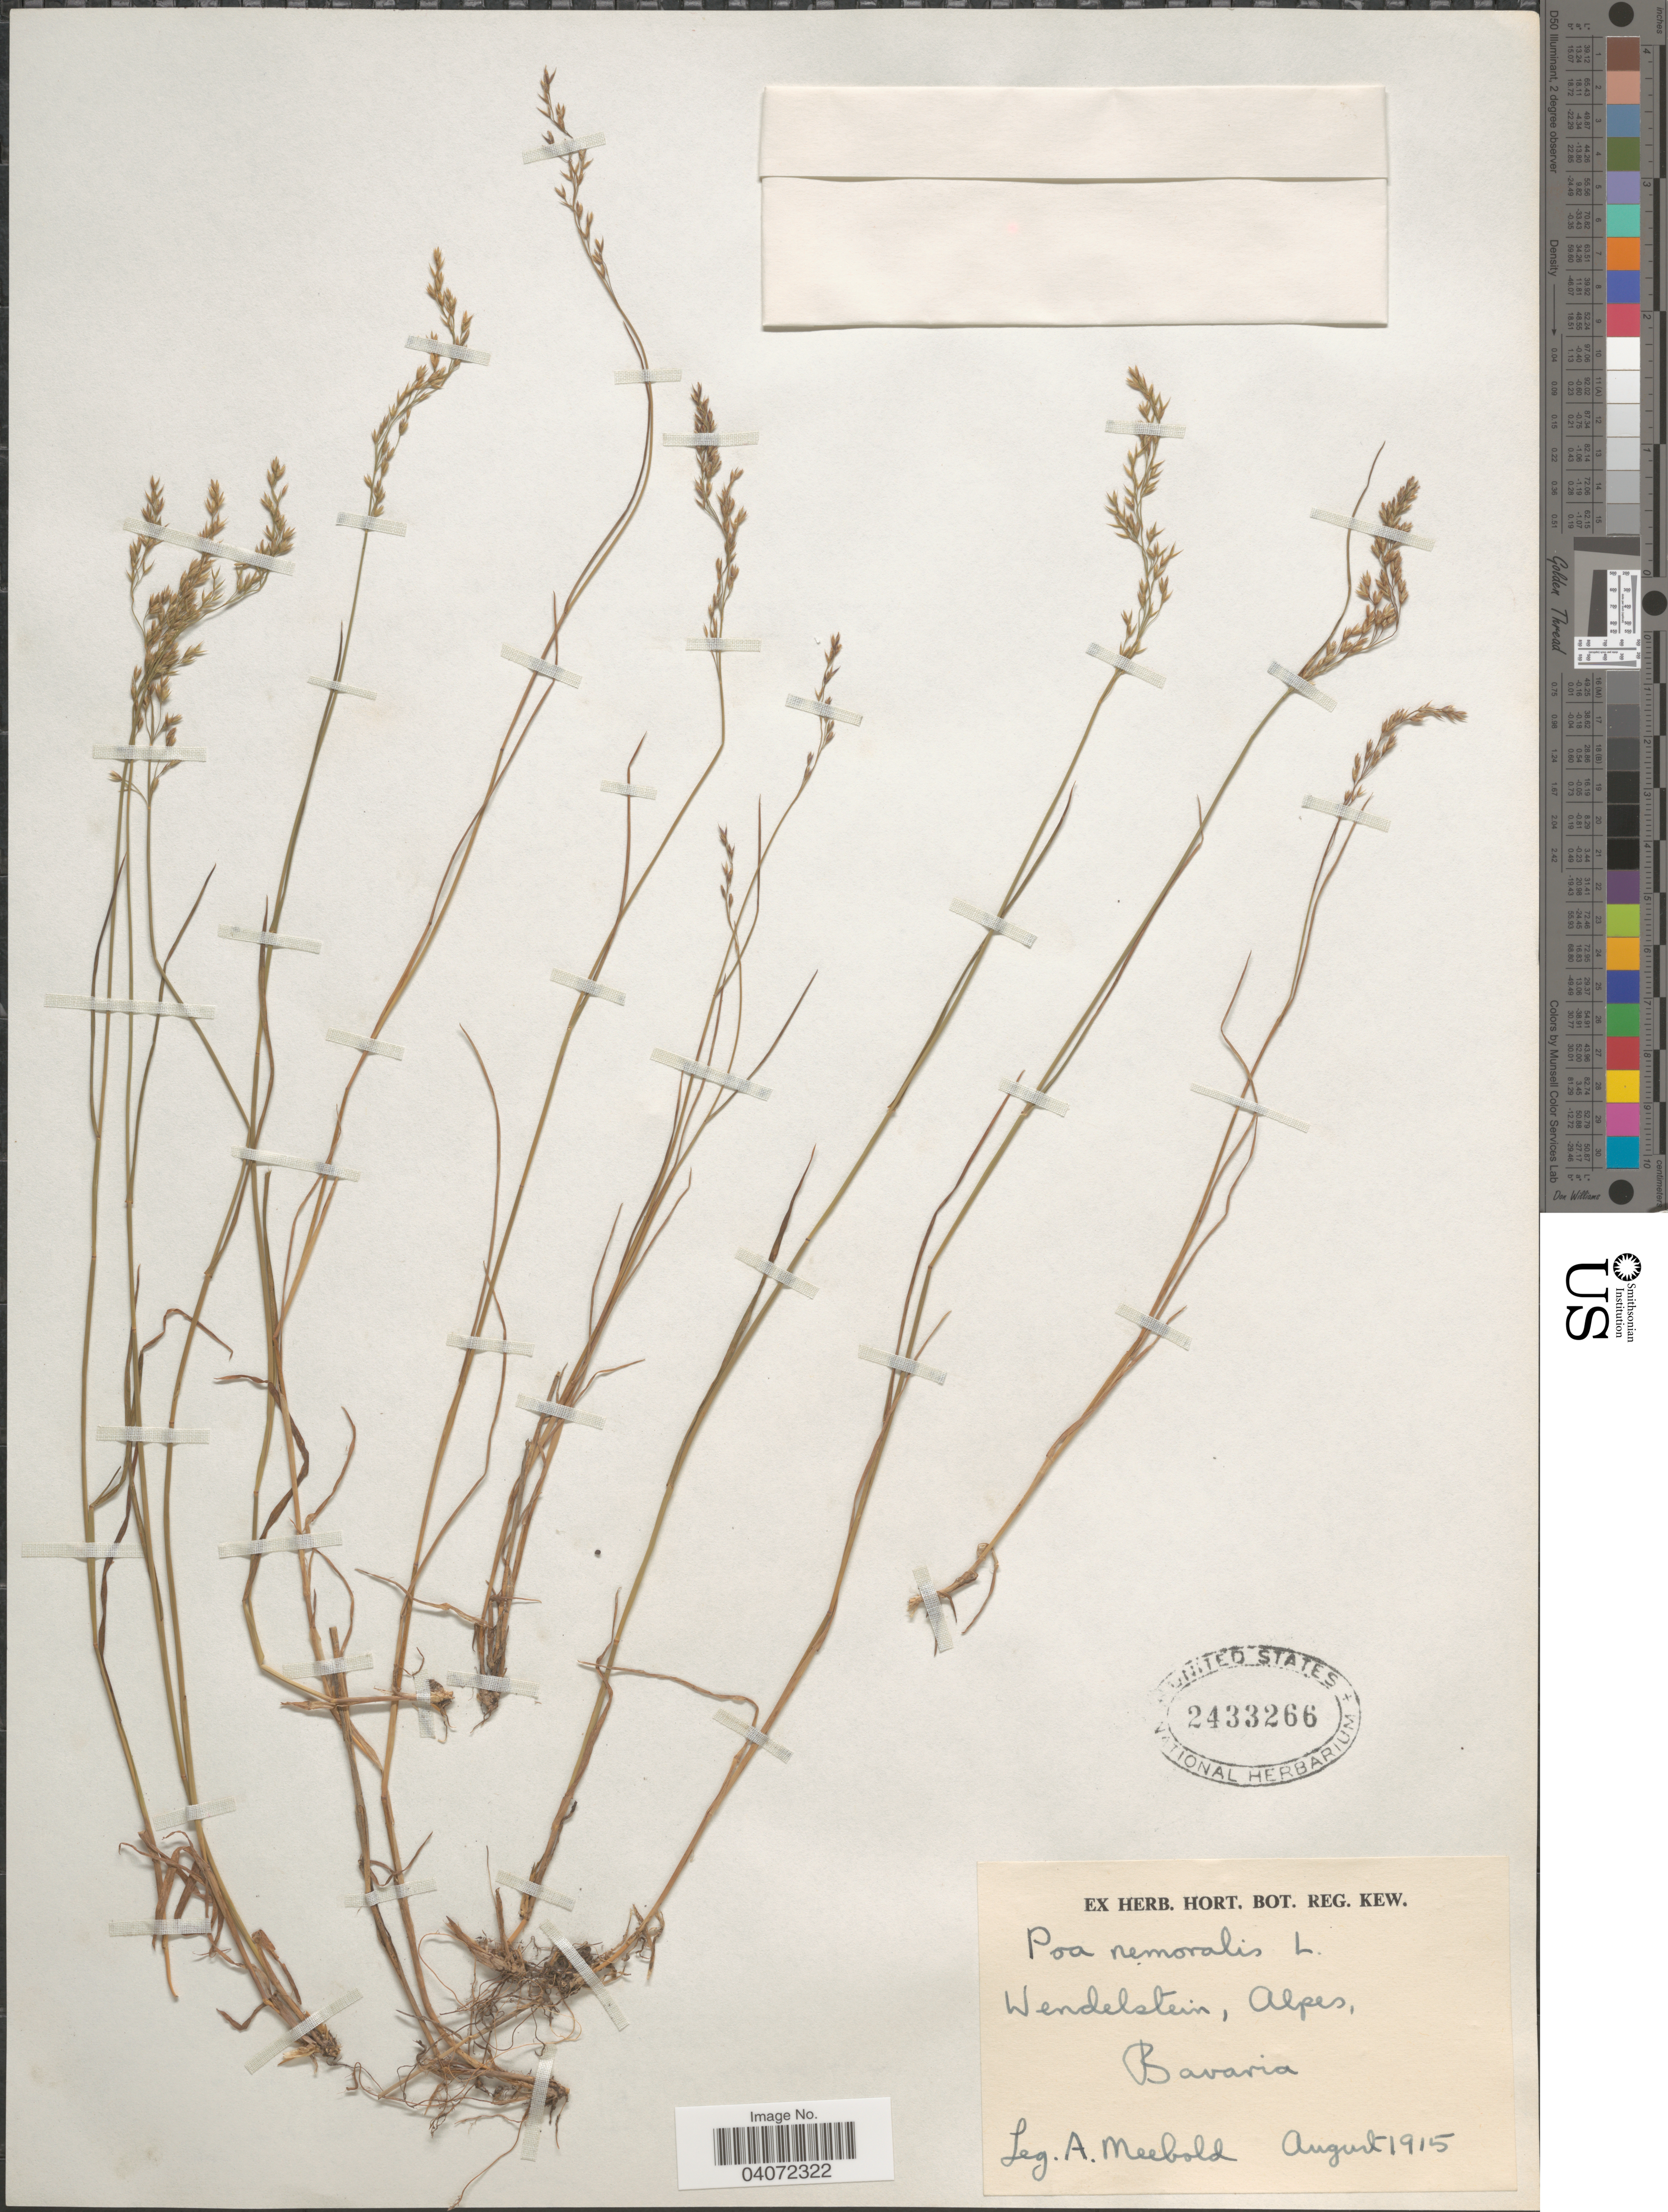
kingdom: Plantae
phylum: Tracheophyta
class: Liliopsida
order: Poales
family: Poaceae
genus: Poa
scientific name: Poa nemoralis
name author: L.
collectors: A. Meebold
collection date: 1915-08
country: Germany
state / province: Bayern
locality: Wendelstein, Alpes.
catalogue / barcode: US 2433266